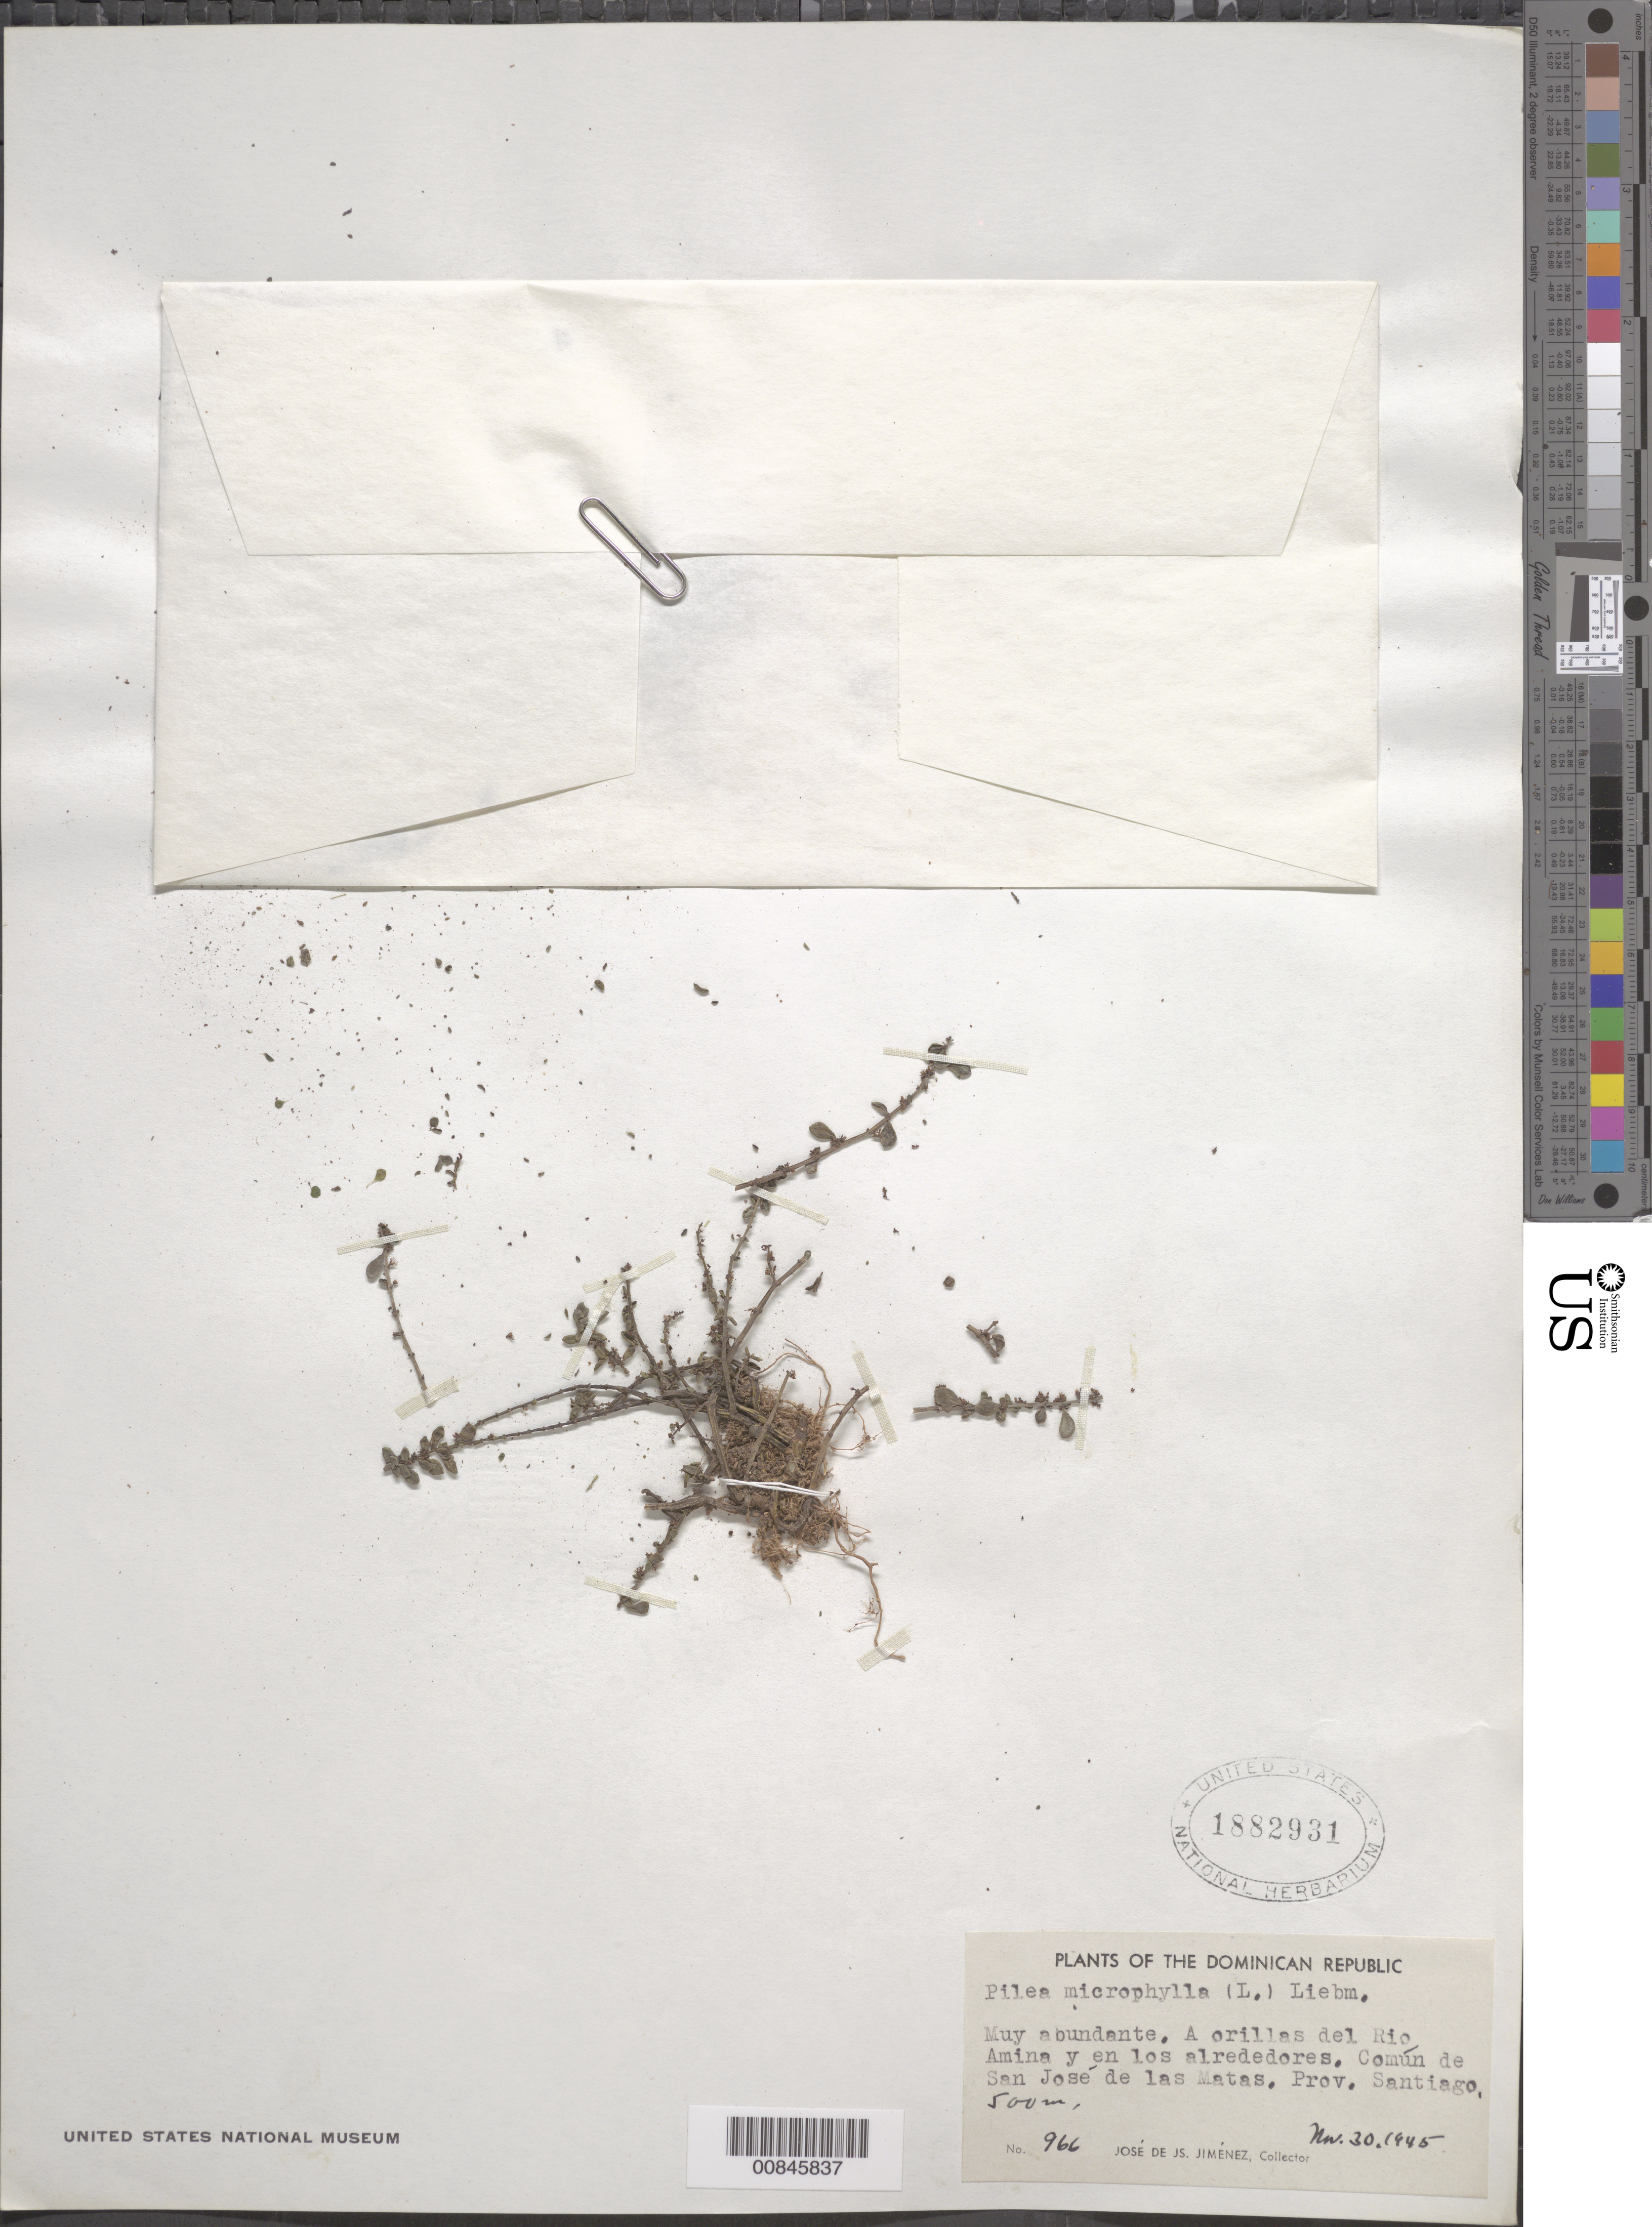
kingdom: Plantae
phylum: Tracheophyta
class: Magnoliopsida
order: Rosales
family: Urticaceae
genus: Pilea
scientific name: Pilea microphylla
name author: (L.) Liebm.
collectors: J. J. Jiménez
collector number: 966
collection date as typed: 30 Nov 1945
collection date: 1945-11-30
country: Dominican Republic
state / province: Santiago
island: Hispaniola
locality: A orillas del Río Amina y en los alrededores. San José de las Matas.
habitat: A orillas del río y en los alrededores.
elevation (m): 500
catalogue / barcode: US 1882931